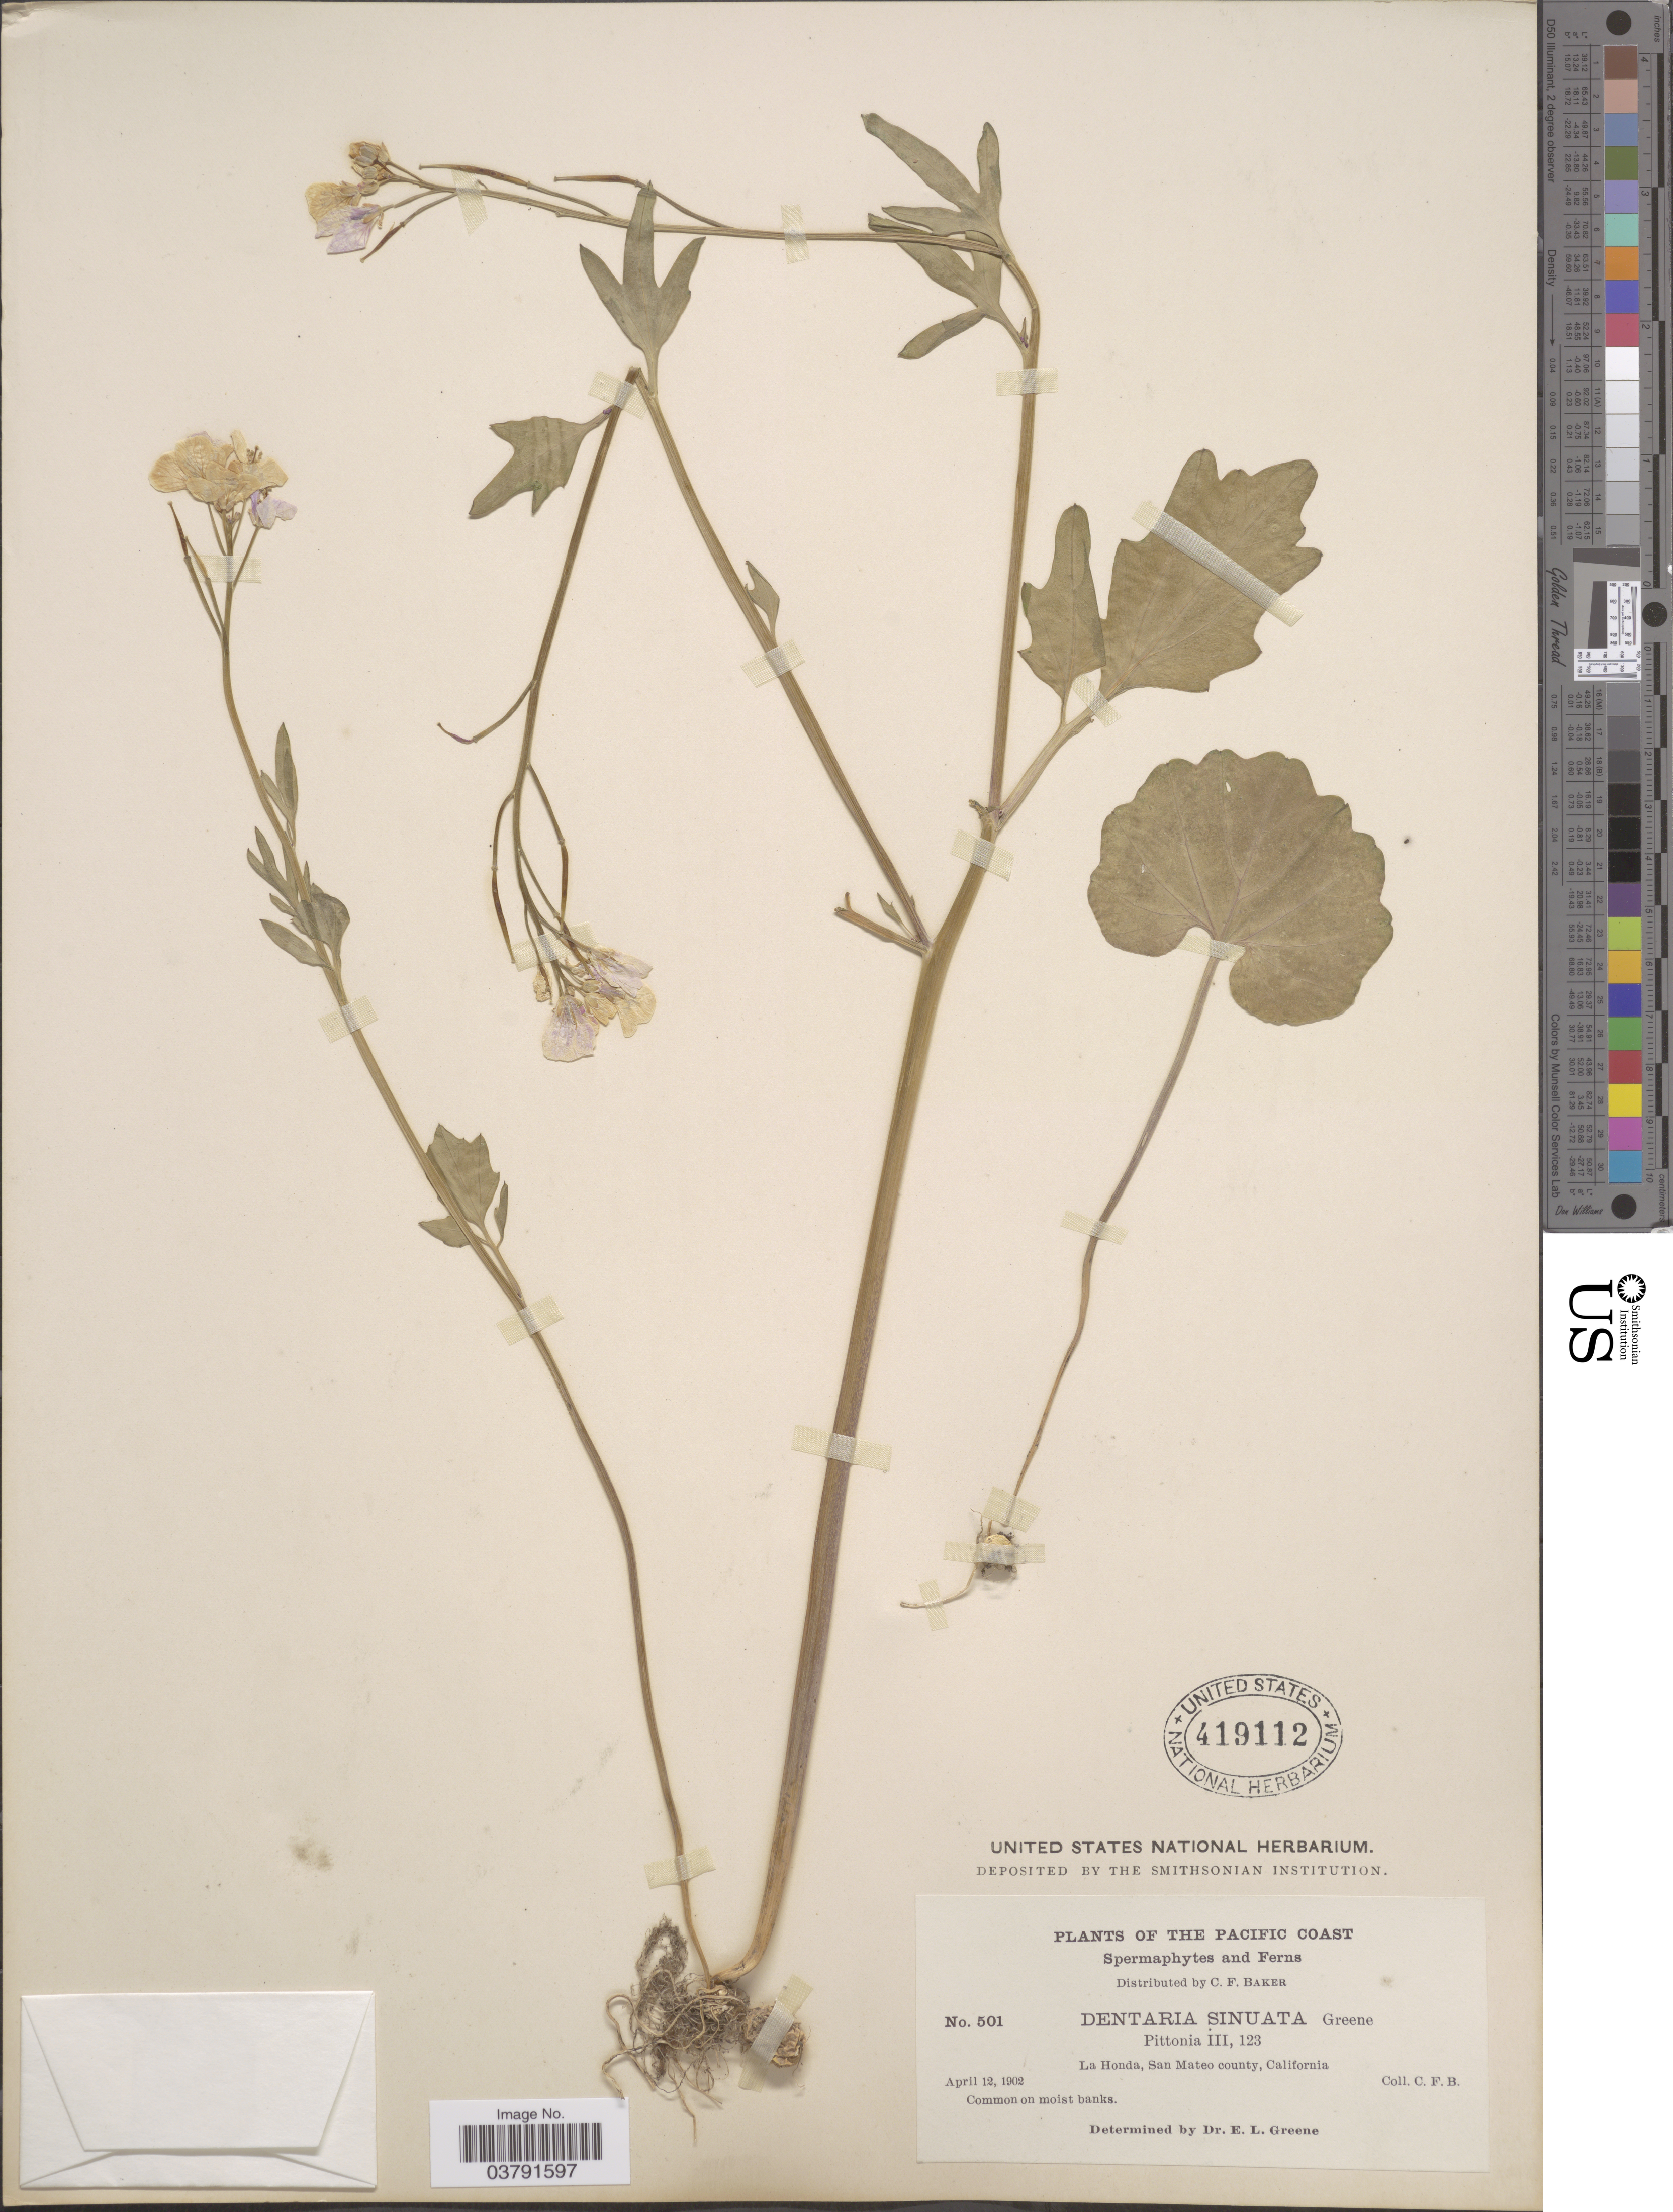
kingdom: Plantae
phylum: Tracheophyta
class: Magnoliopsida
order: Brassicales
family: Brassicaceae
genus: Dentaria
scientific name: Dentaria californica var. sinuata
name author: (Greene) Detling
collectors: C. F. Baker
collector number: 501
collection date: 1902-04-12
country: United States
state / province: California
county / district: San Mateo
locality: The Pacific Coast. La Honda, San Mateo county, California.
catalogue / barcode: US 419112